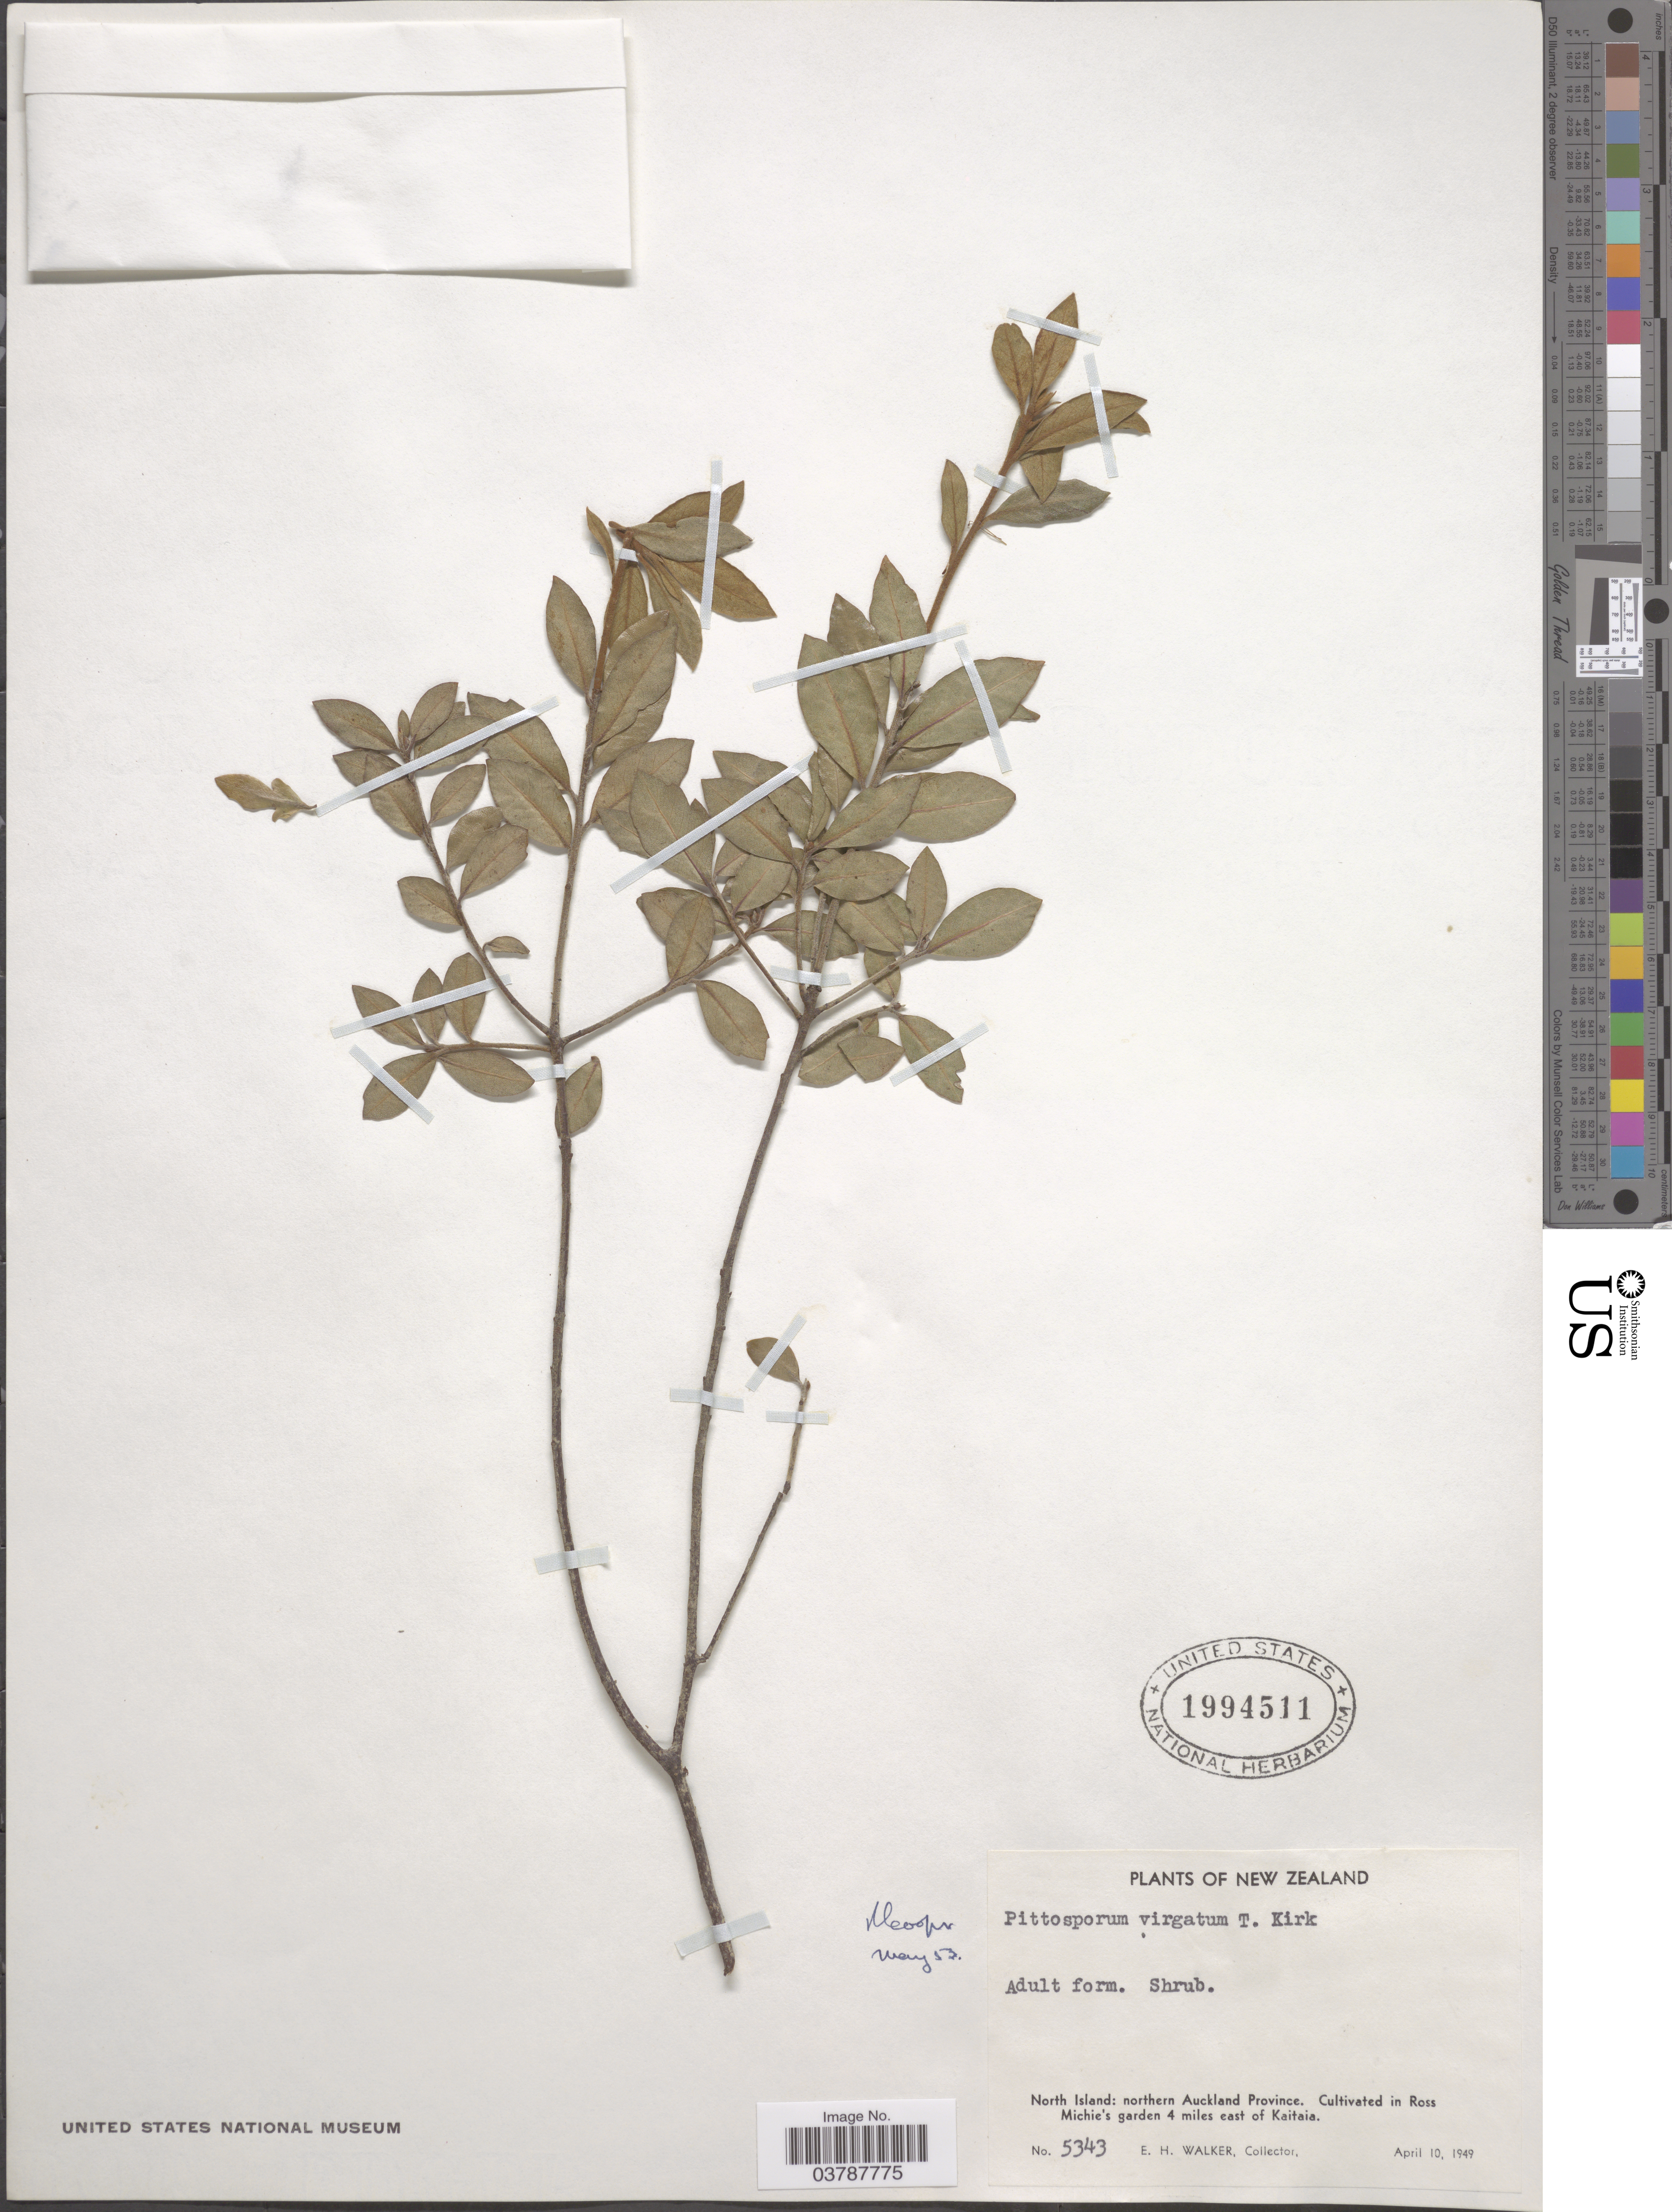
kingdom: Plantae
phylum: Tracheophyta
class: Magnoliopsida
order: Apiales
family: Pittosporaceae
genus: Pittosporum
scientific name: Pittosporum virgatum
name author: Kirk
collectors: E. H. Walker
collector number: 5343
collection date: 1949-04-10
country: New Zealand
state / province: Auckland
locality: Ross Michie's garden 4 miles east of Kaitaia.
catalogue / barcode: US 1994511